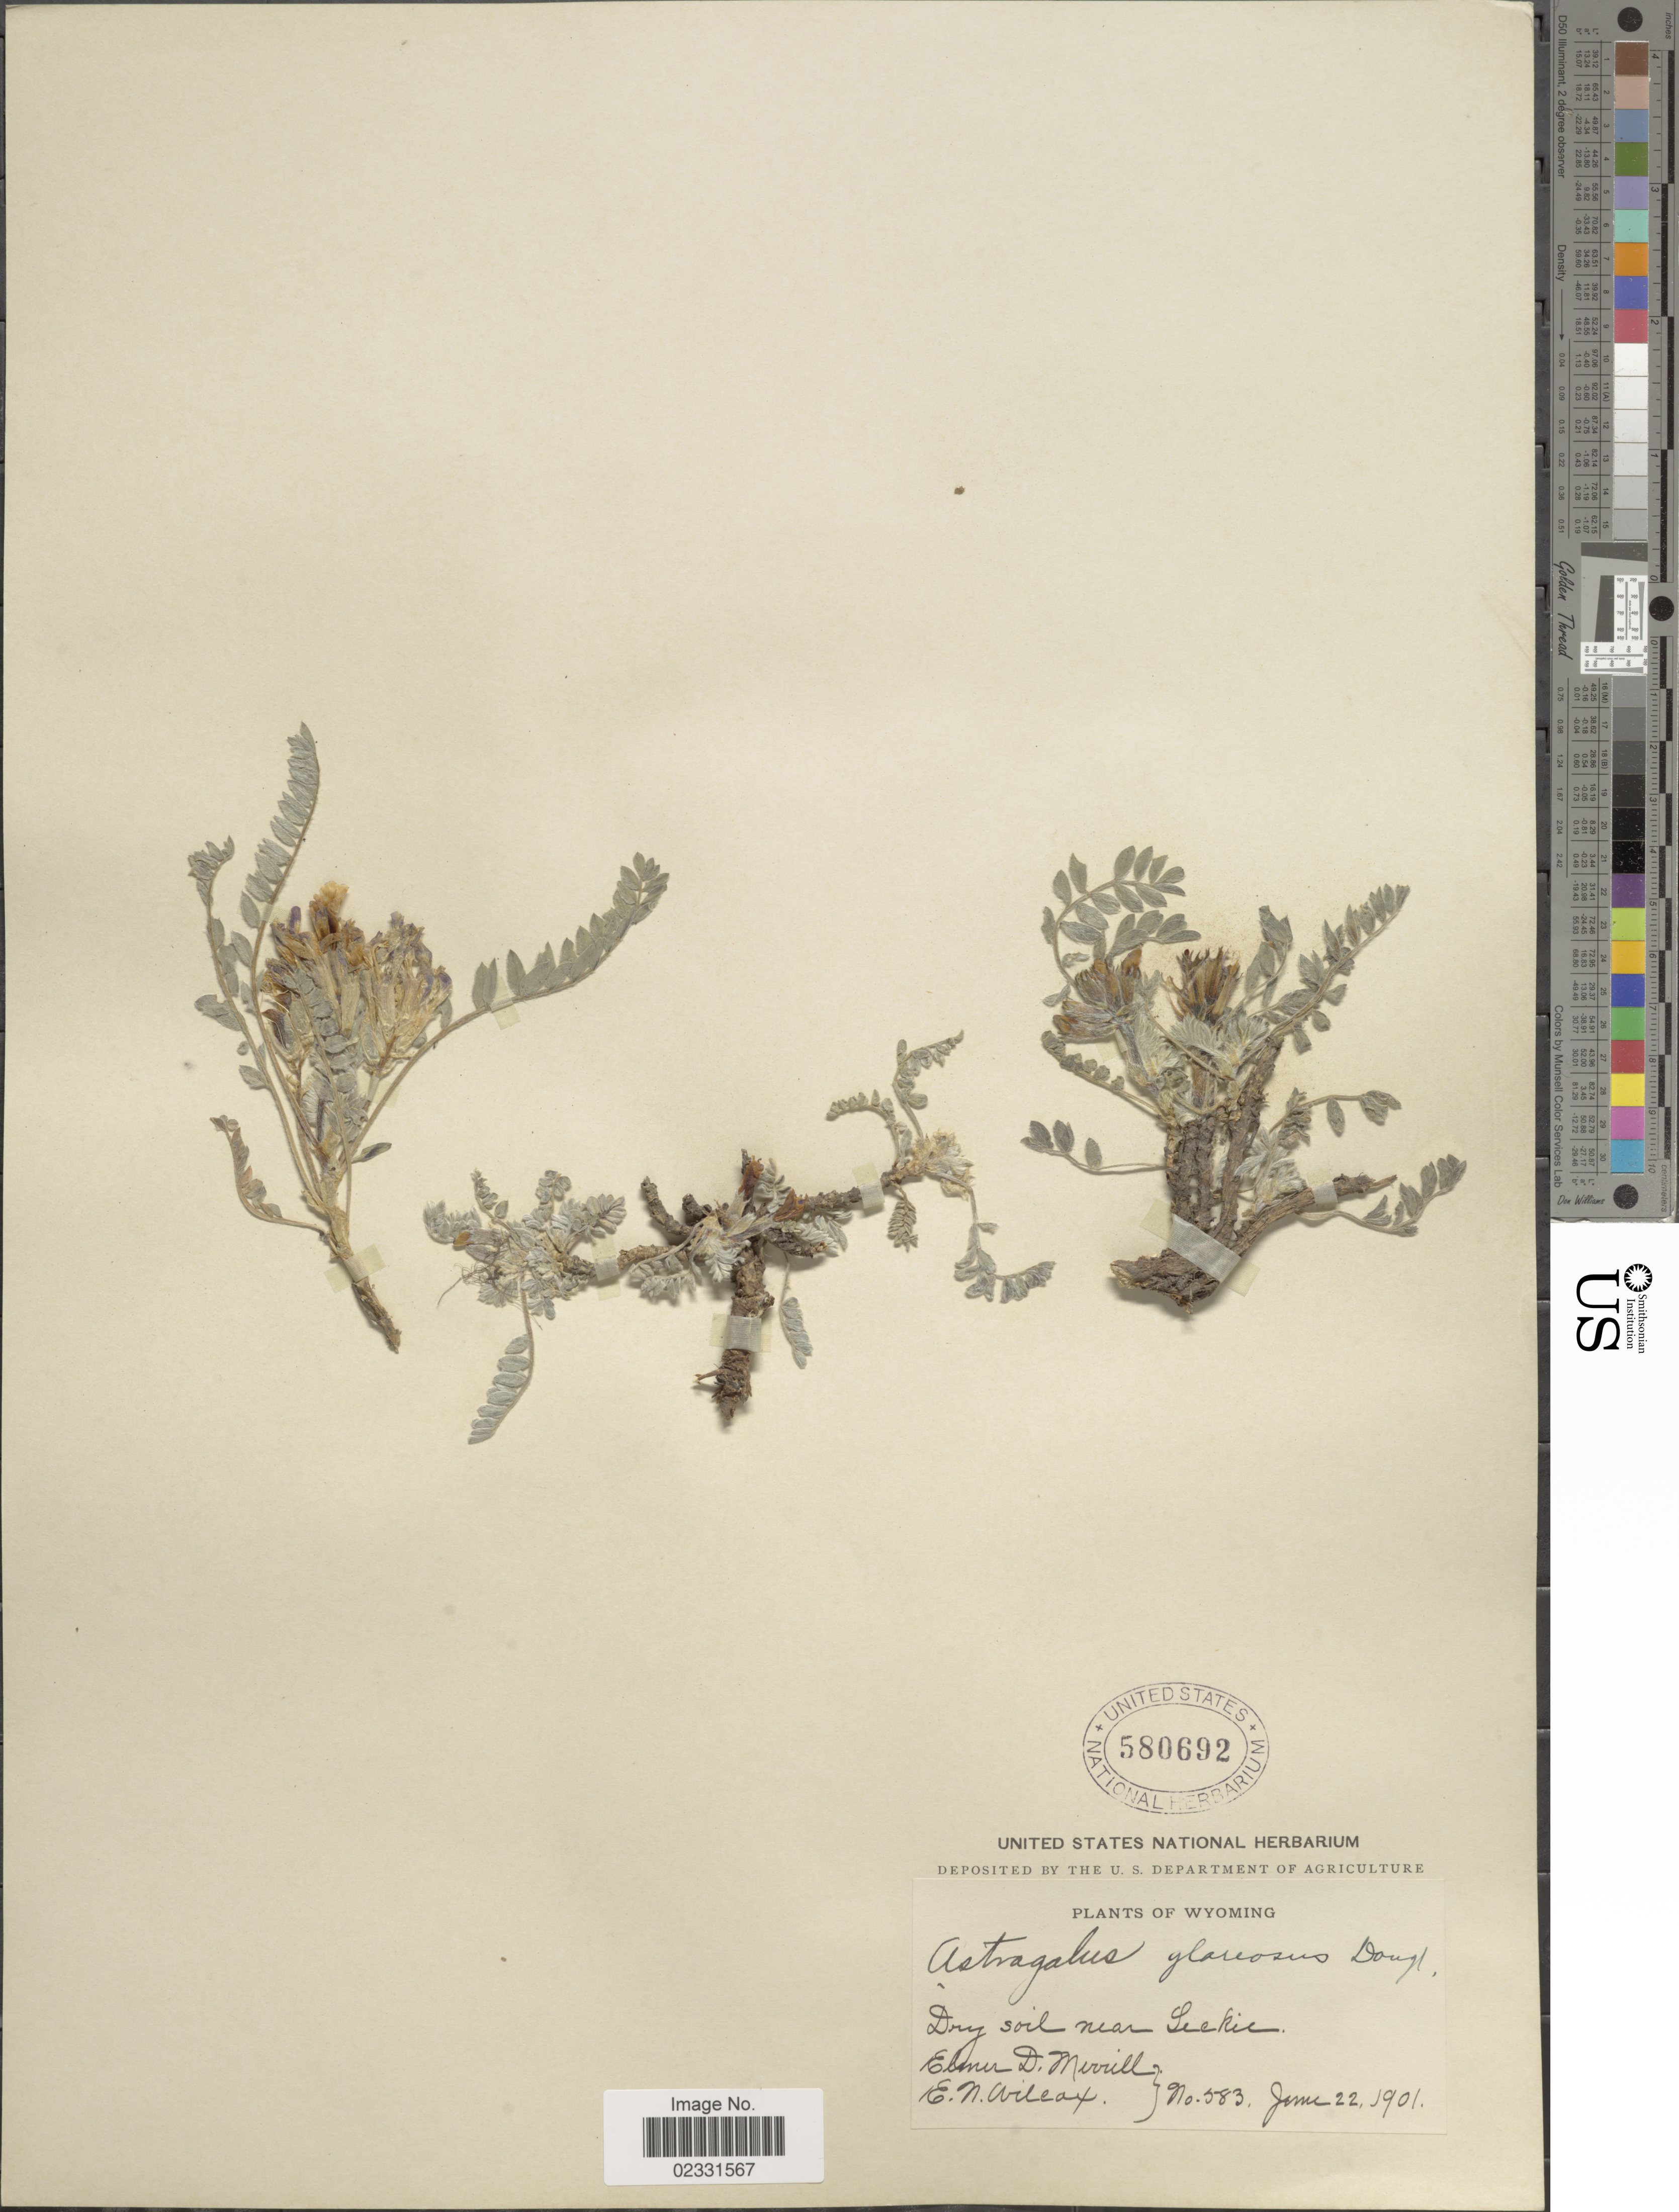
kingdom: Plantae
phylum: Tracheophyta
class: Magnoliopsida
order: Fabales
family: Fabaceae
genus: Astragalus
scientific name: Astragalus purshii var. glareosus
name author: (Douglas ex Hook.) Barneby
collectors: E. D. Merrill & E. Wilcox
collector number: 583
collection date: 1901-06-22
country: United States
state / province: Wyoming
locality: Dry soil near Leckie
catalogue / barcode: US 580692